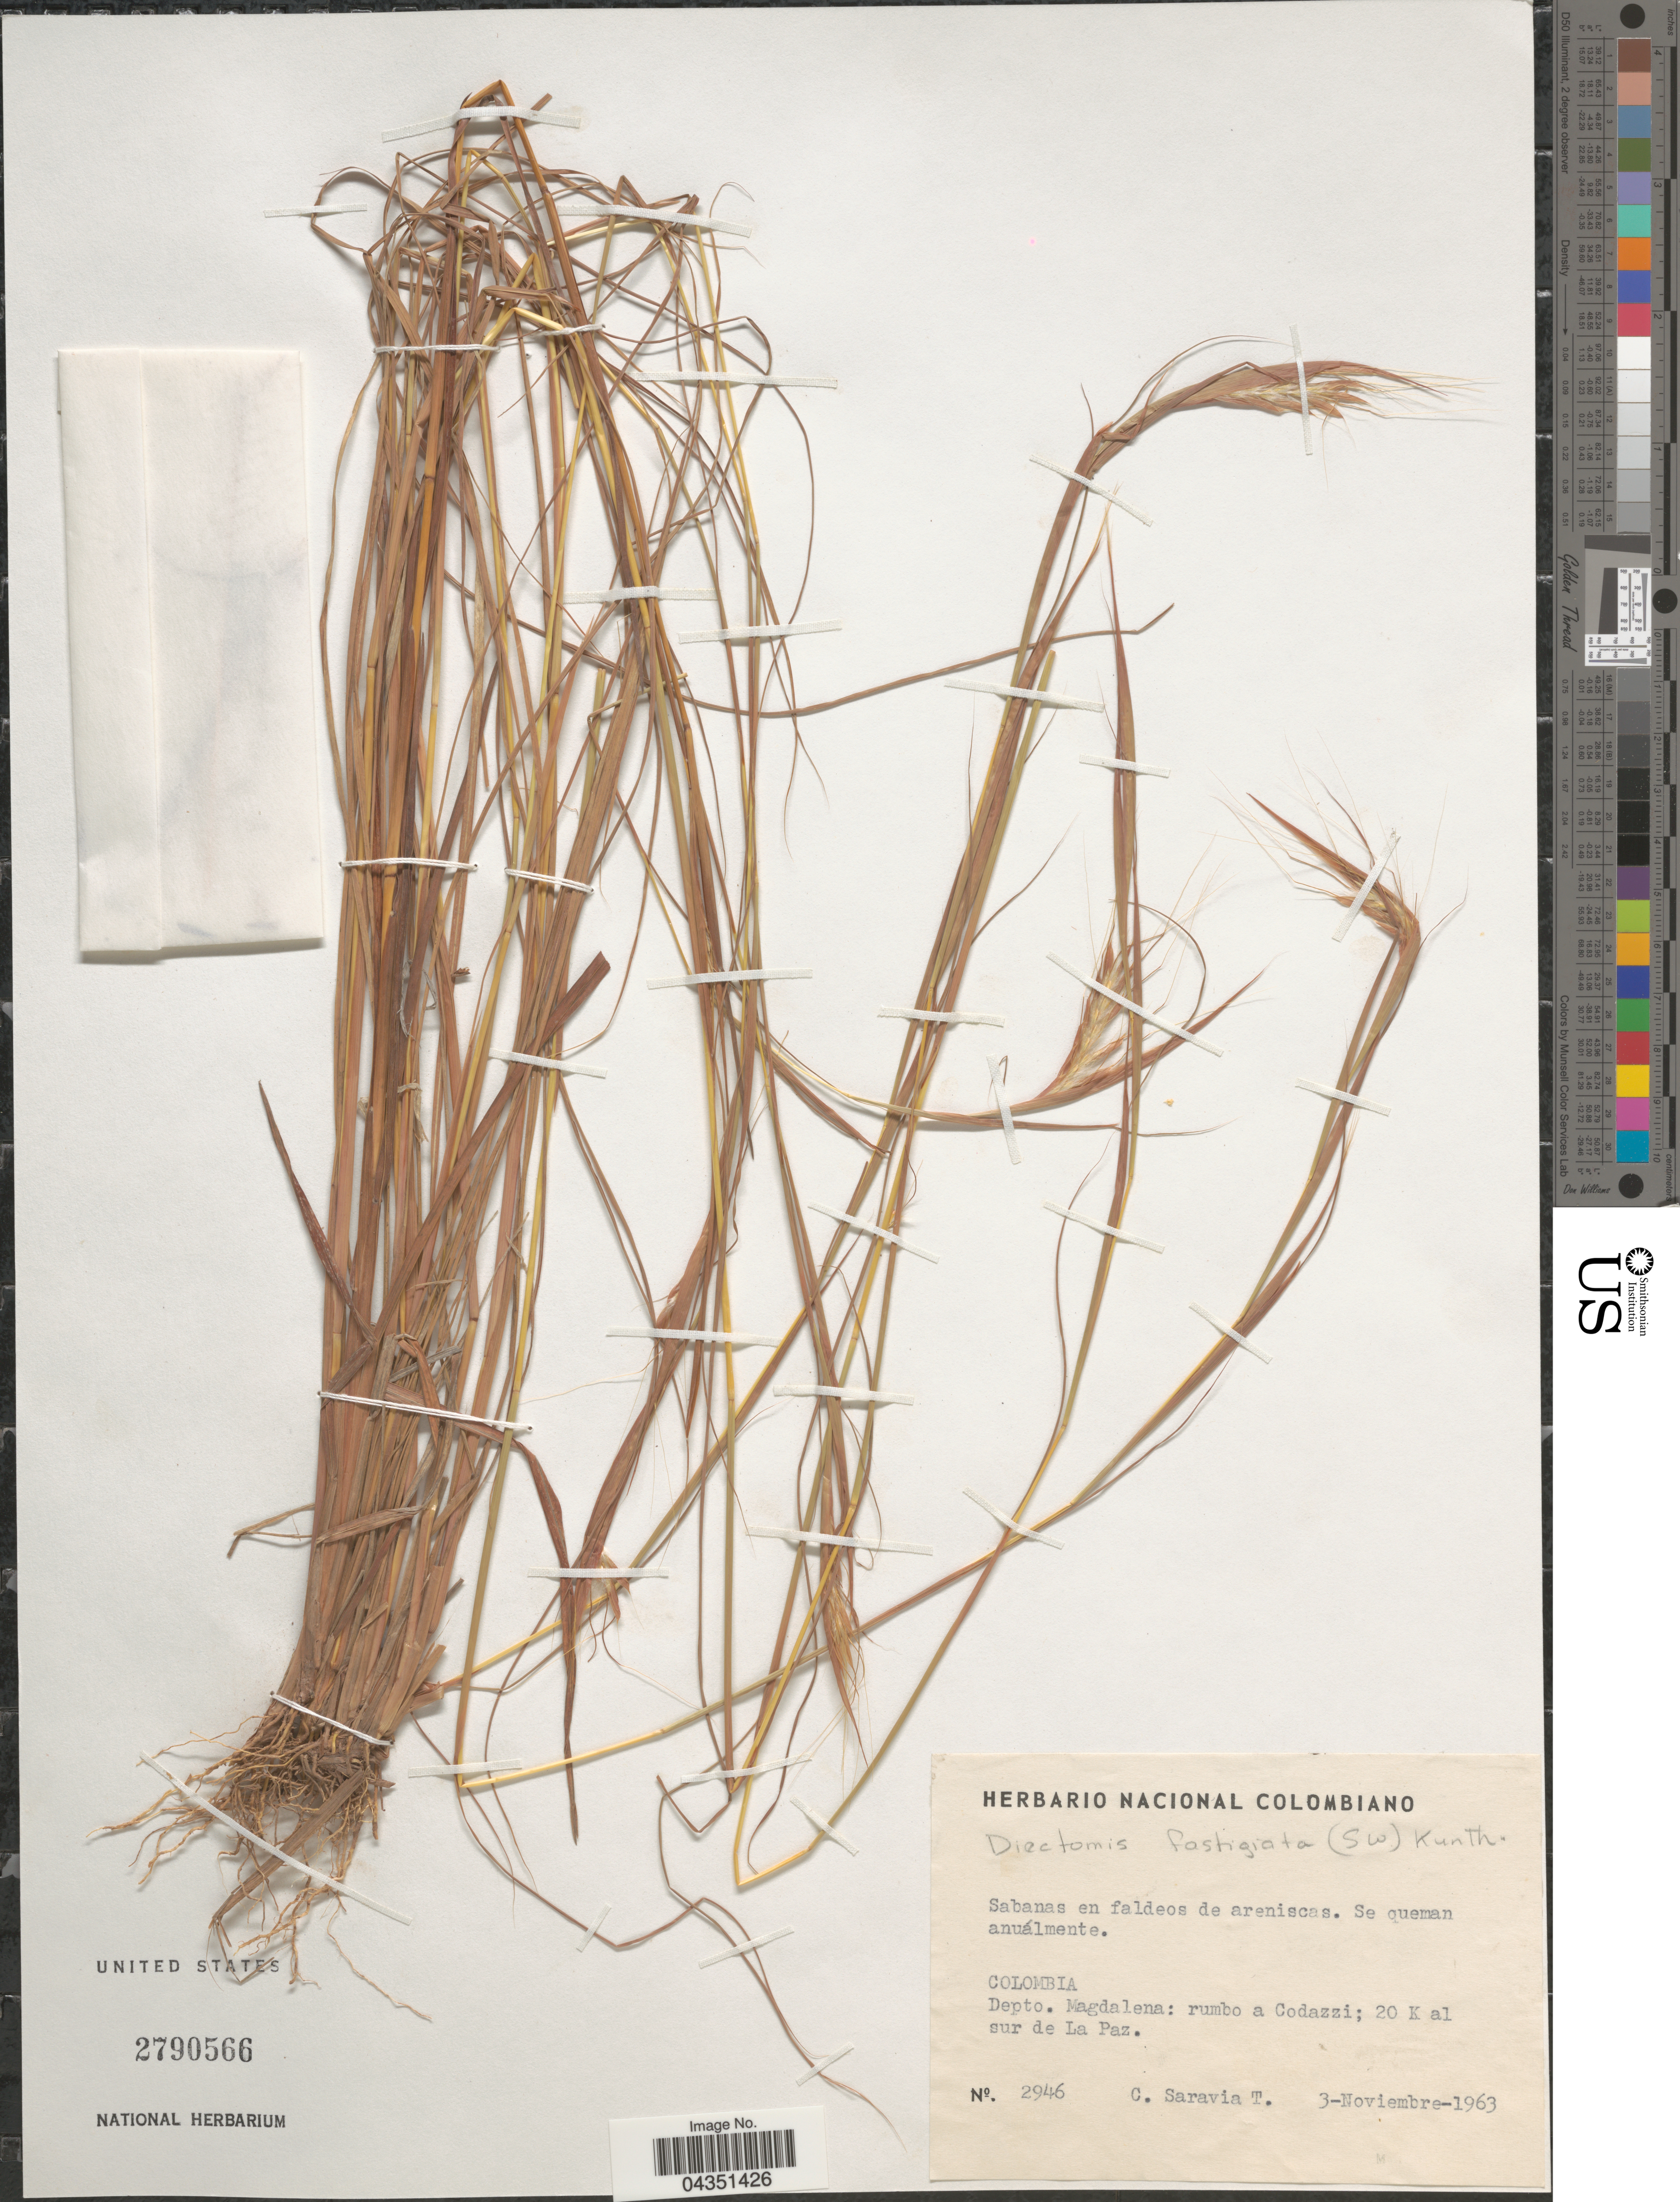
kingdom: Plantae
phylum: Tracheophyta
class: Liliopsida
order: Poales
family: Poaceae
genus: Diectomis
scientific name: Diectomis fastigiata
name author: (Sw.) P. Beauv.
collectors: C. Saravia T.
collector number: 2946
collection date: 1963-11-03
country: Colombia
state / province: Magdalena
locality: Depto. Magdalena: rumbo a Codazzi; 20 K al sur de La Paz.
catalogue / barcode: US 2790566